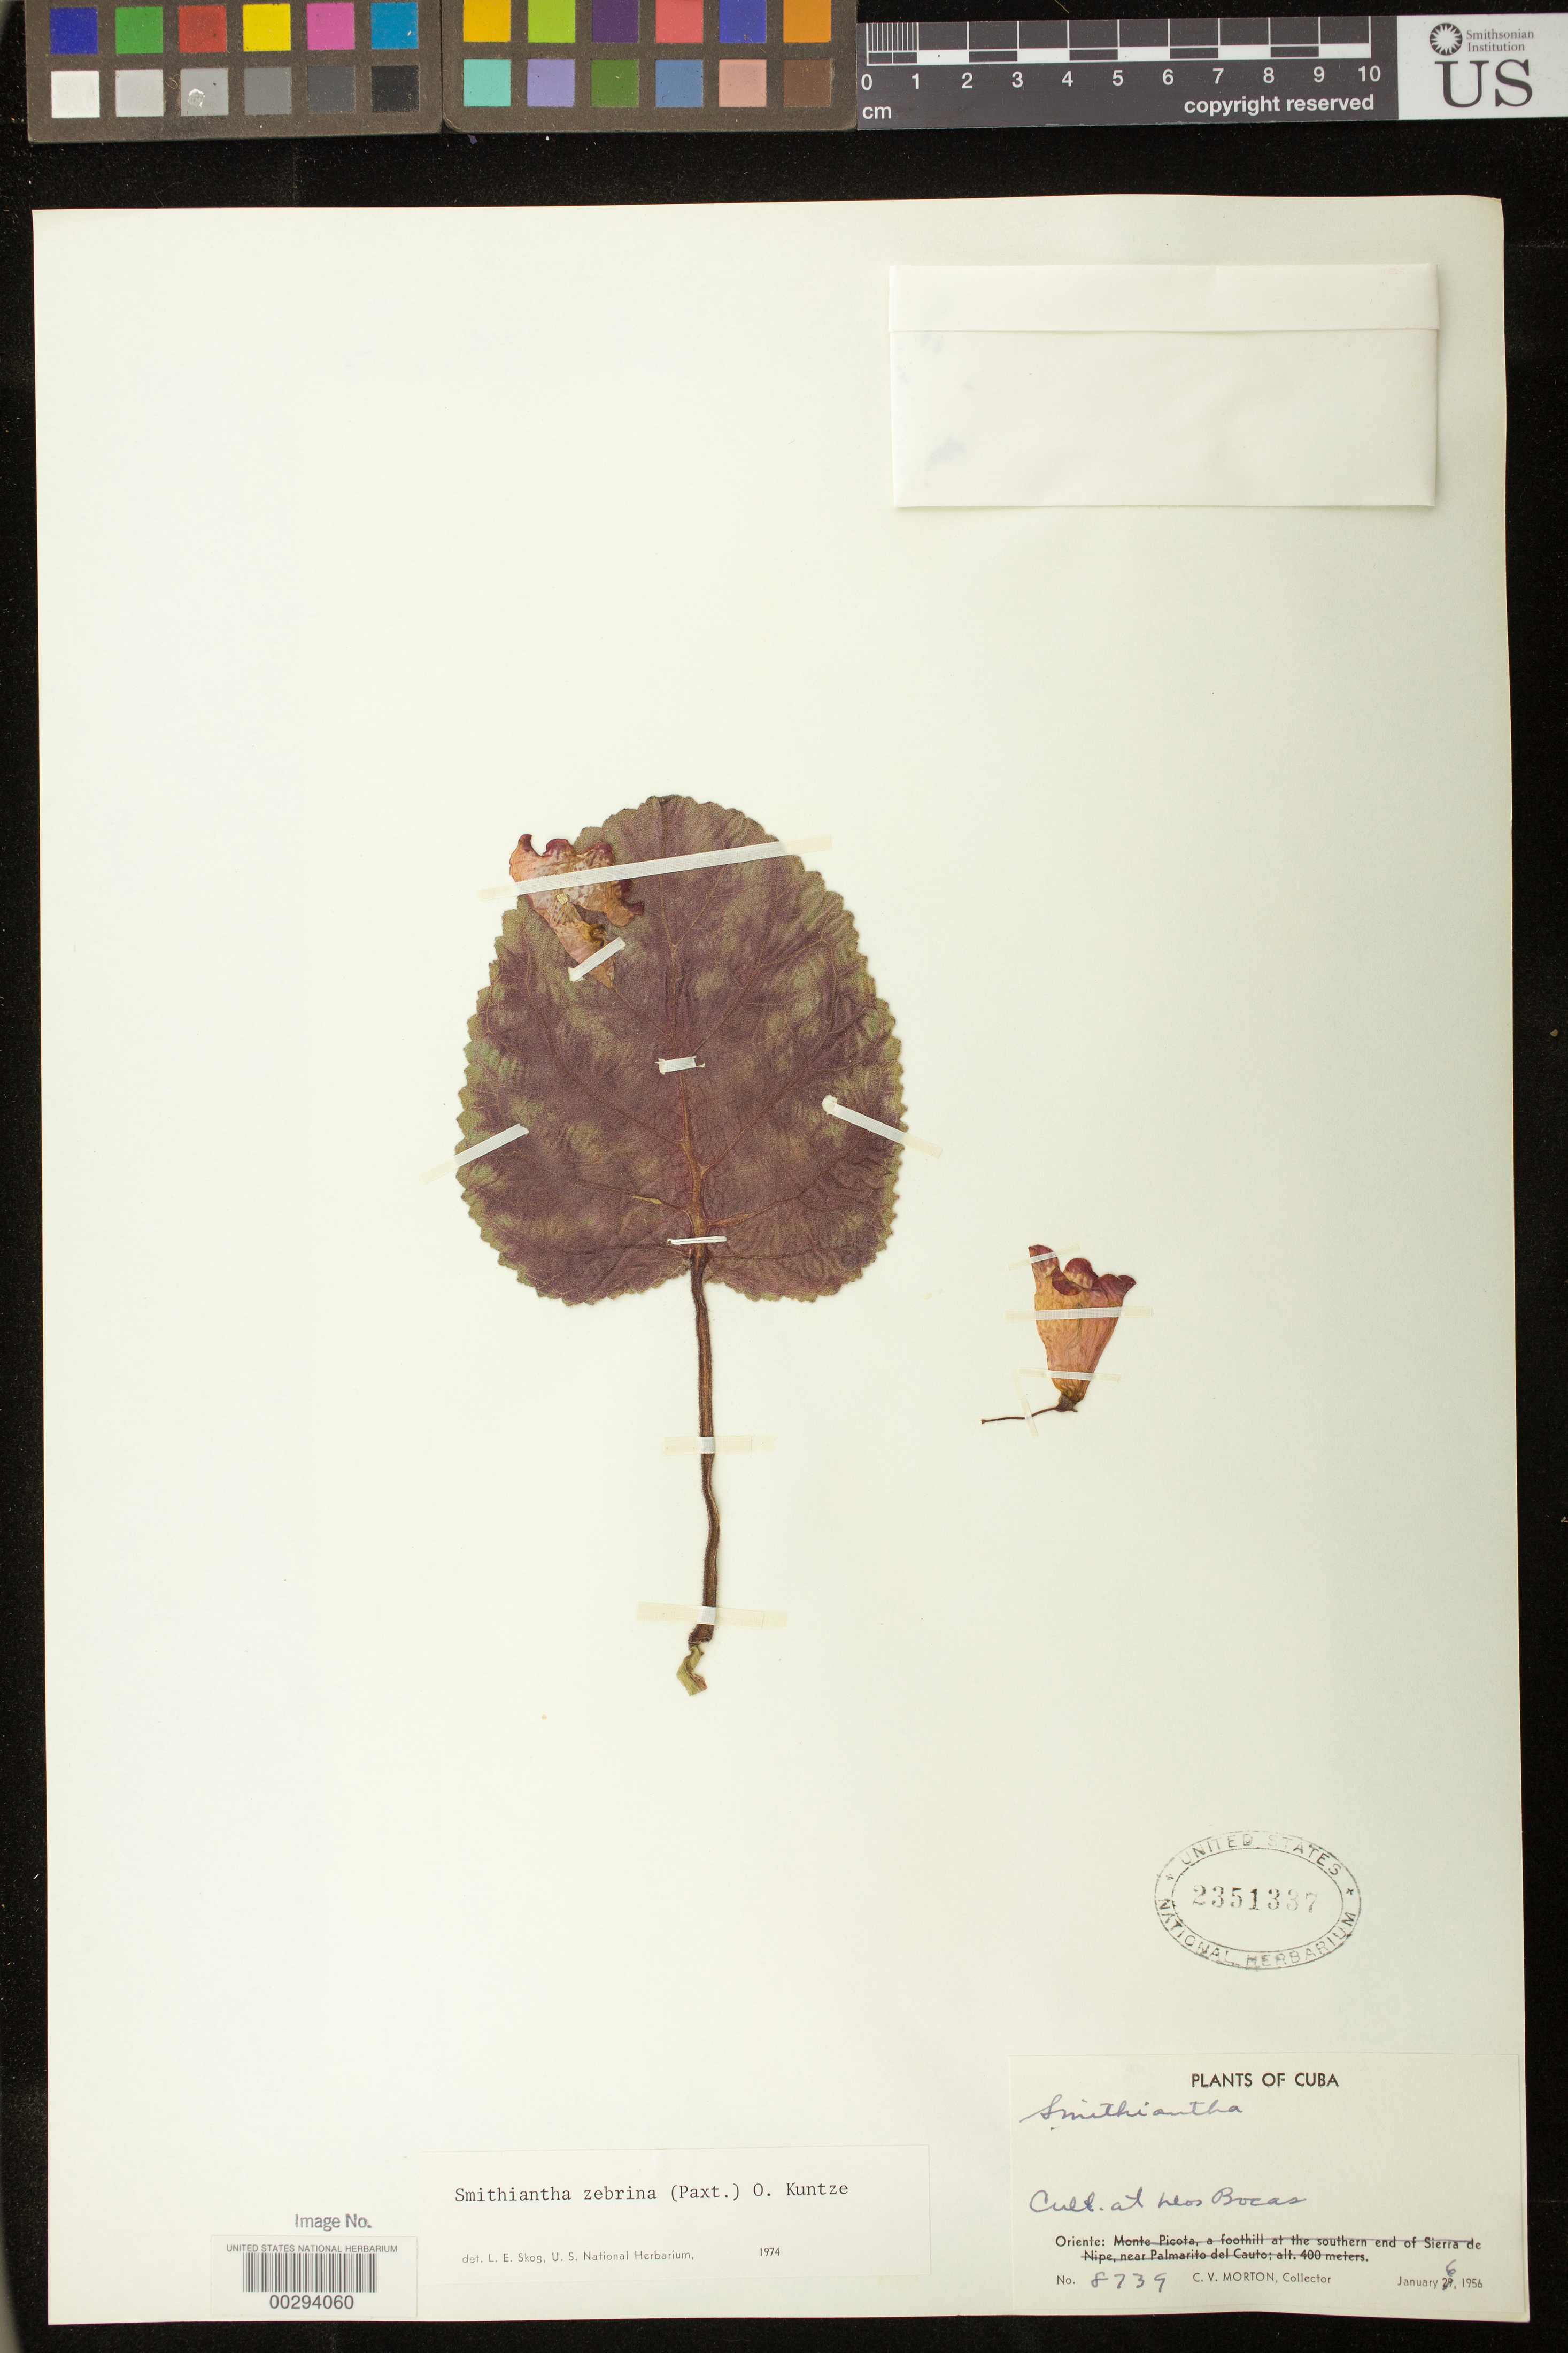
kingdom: Plantae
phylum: Tracheophyta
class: Magnoliopsida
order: Lamiales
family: Gesneriaceae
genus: Smithiantha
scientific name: Smithiantha zebrina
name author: (Paxton) Kuntze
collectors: C. V. Morton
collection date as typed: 06 Jan 1956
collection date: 1956-01-06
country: Cuba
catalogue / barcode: US 2351337